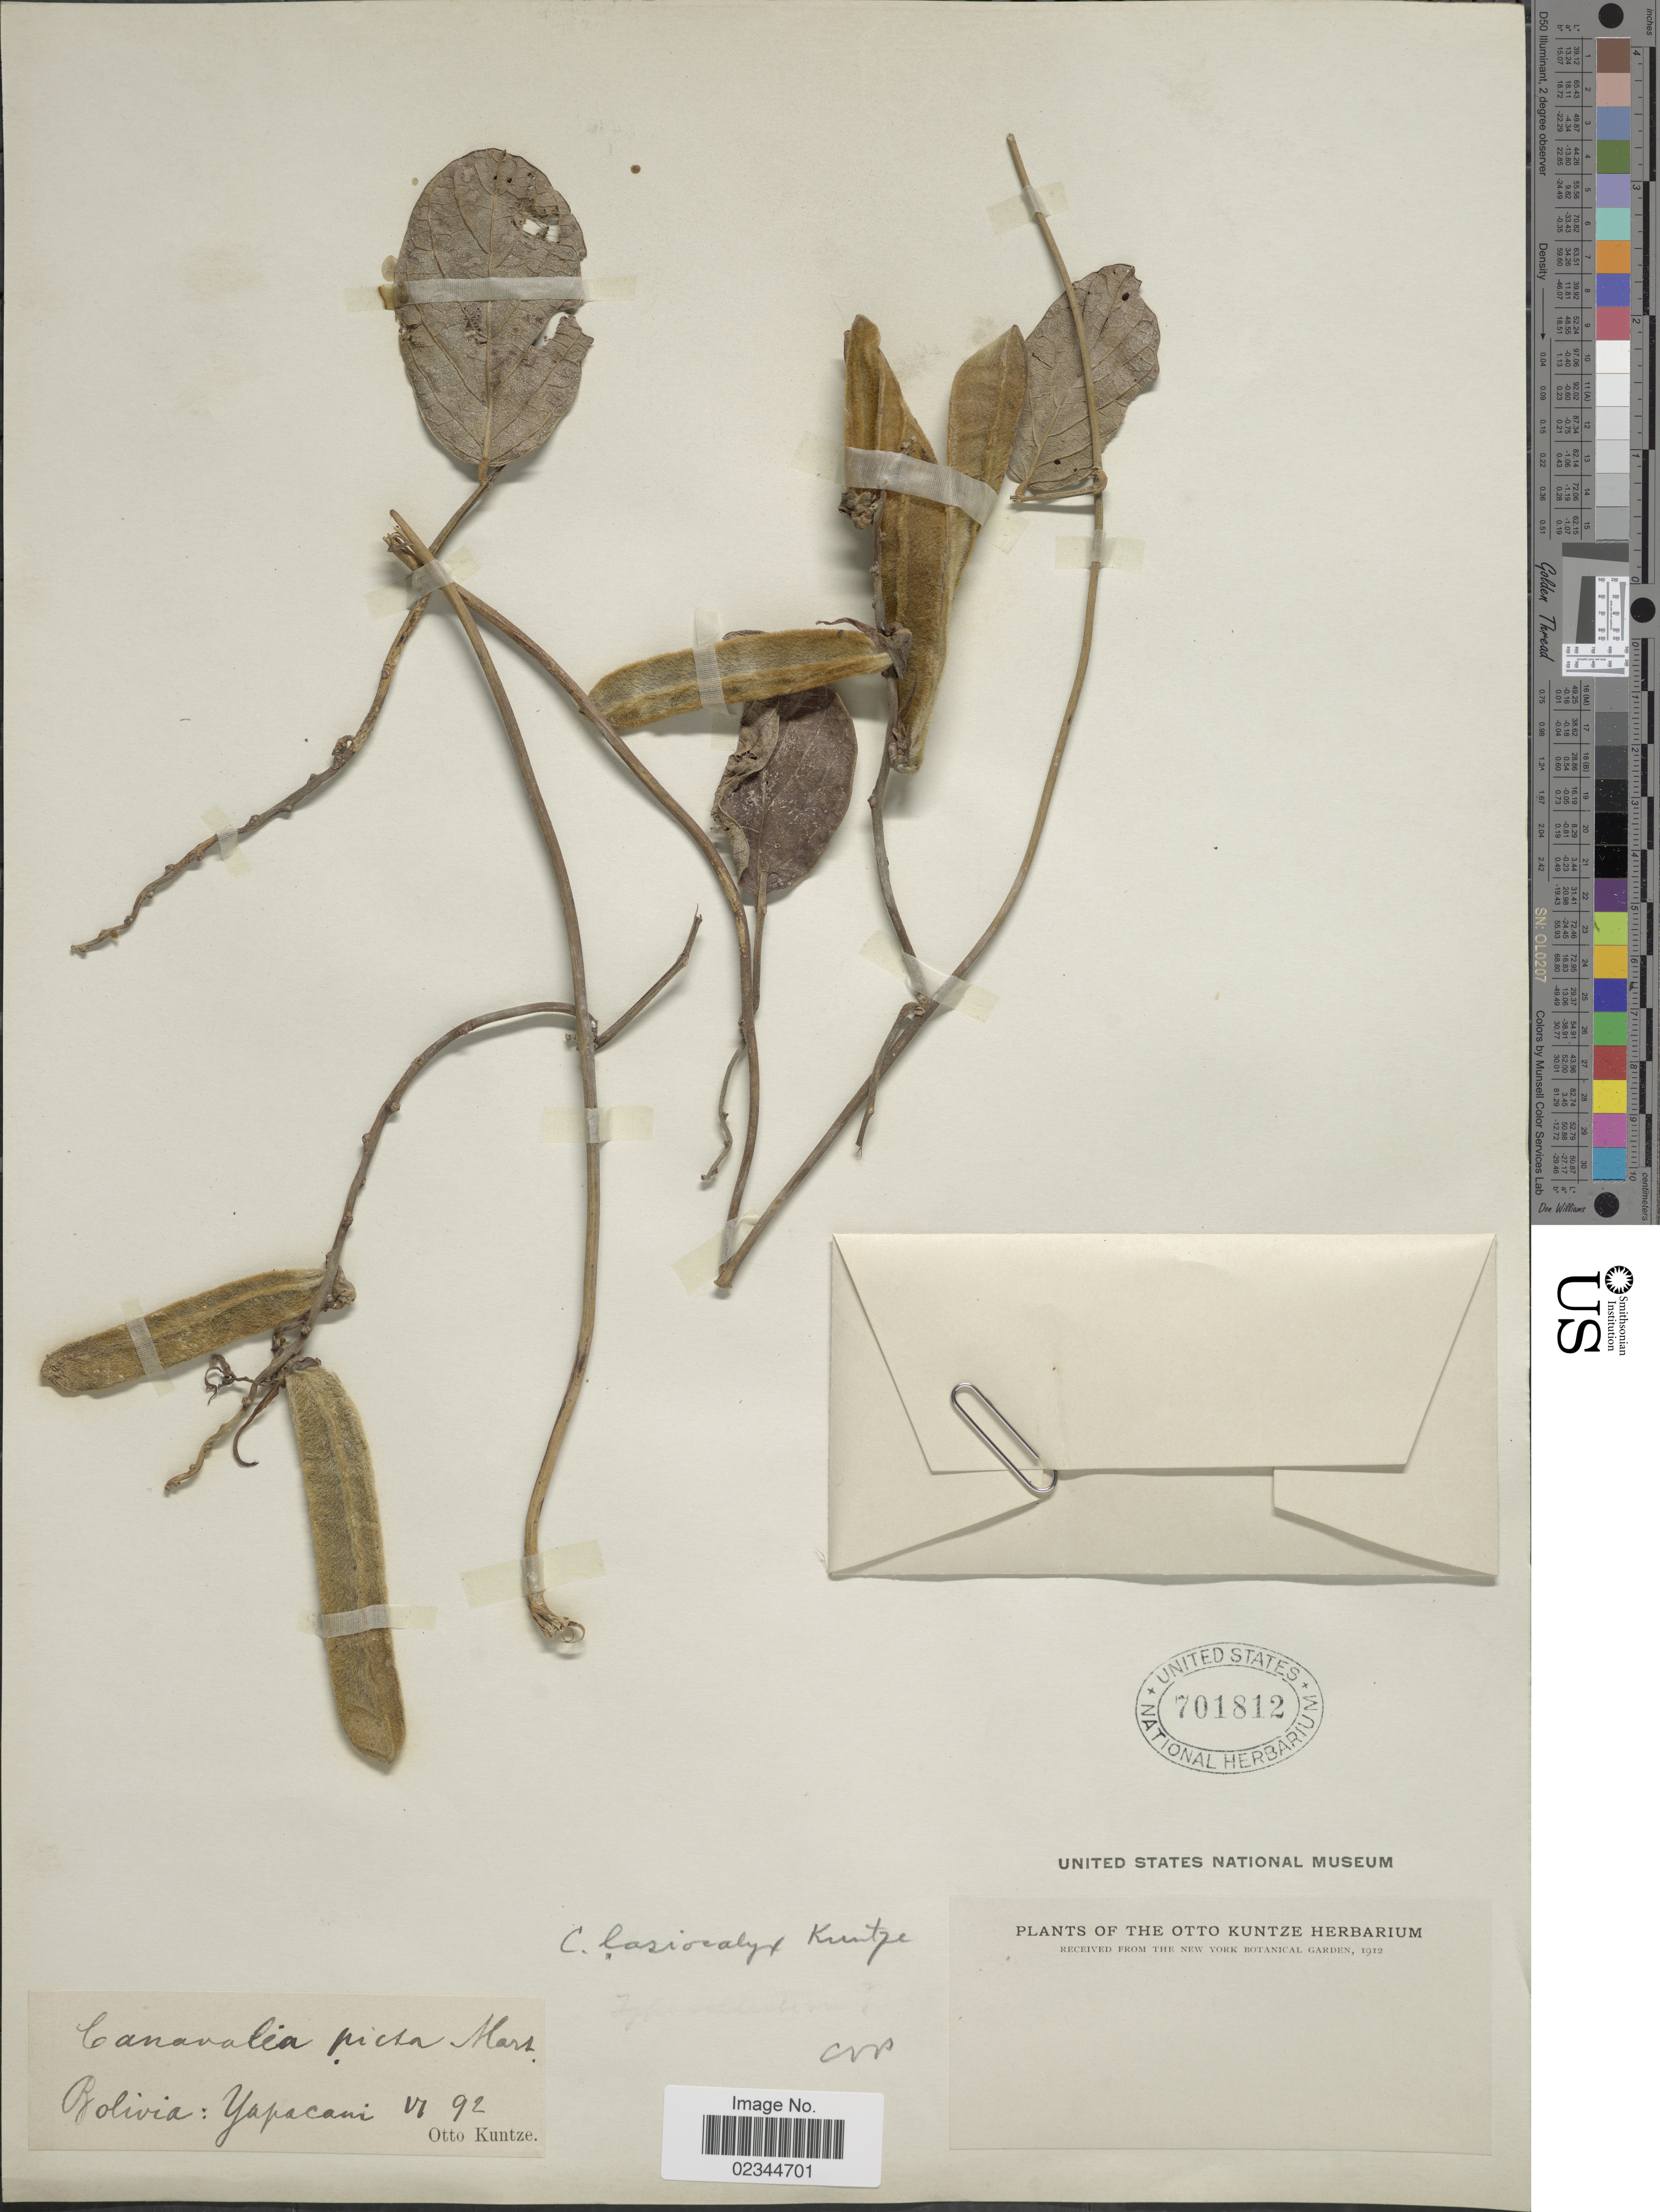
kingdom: Plantae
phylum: Tracheophyta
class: Magnoliopsida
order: Fabales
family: Fabaceae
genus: Canavalia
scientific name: Canavalia mattogrossensis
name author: (Barb. Rodr.) Malme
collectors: C.E.O. Kuntze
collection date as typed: Transcribed d/m/y: /6/92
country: Bolivia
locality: Yapacani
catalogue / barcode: US 701812